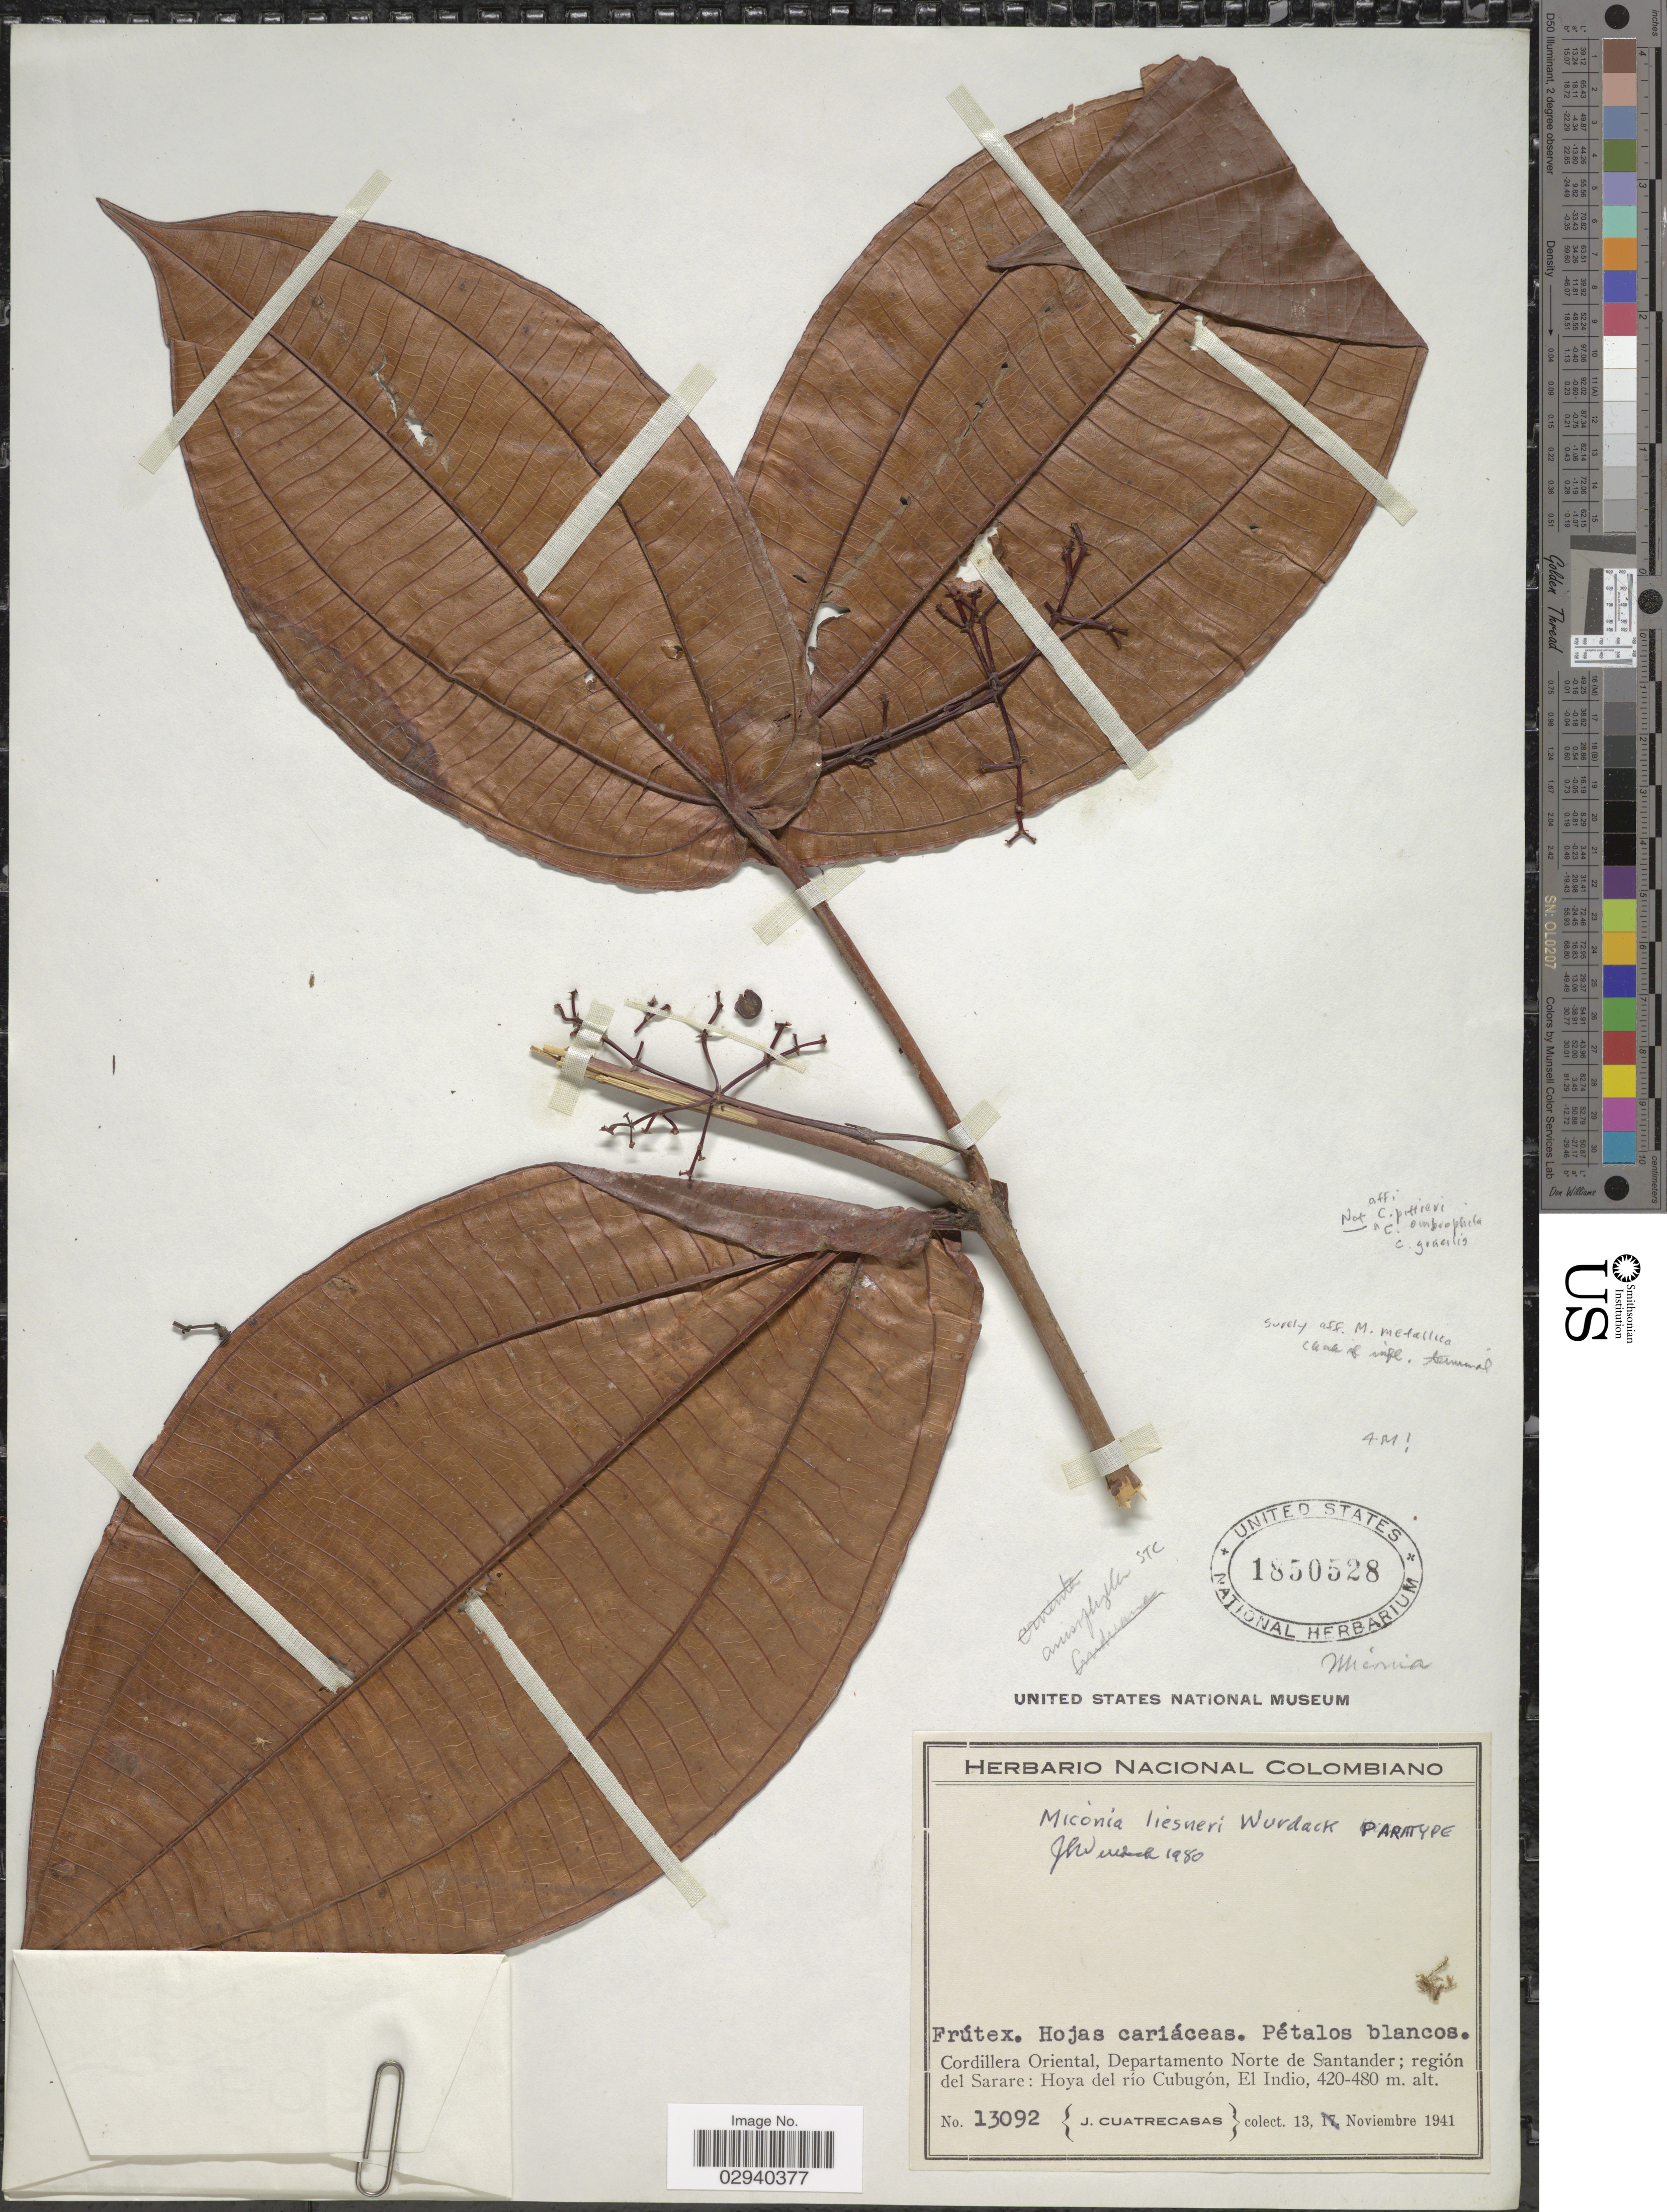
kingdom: Plantae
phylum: Tracheophyta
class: Magnoliopsida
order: Myrtales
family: Melastomataceae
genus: Miconia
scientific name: Miconia liesneri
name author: Wurdack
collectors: J. Cuatrecasas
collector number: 13092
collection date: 1941-11-13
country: Colombia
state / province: Norte de Santander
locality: Cordillera Oriental, Departamento Norte de Santander; región del Sarare: Hoya del río Cubugón, El Indio.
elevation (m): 420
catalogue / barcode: US 1850528